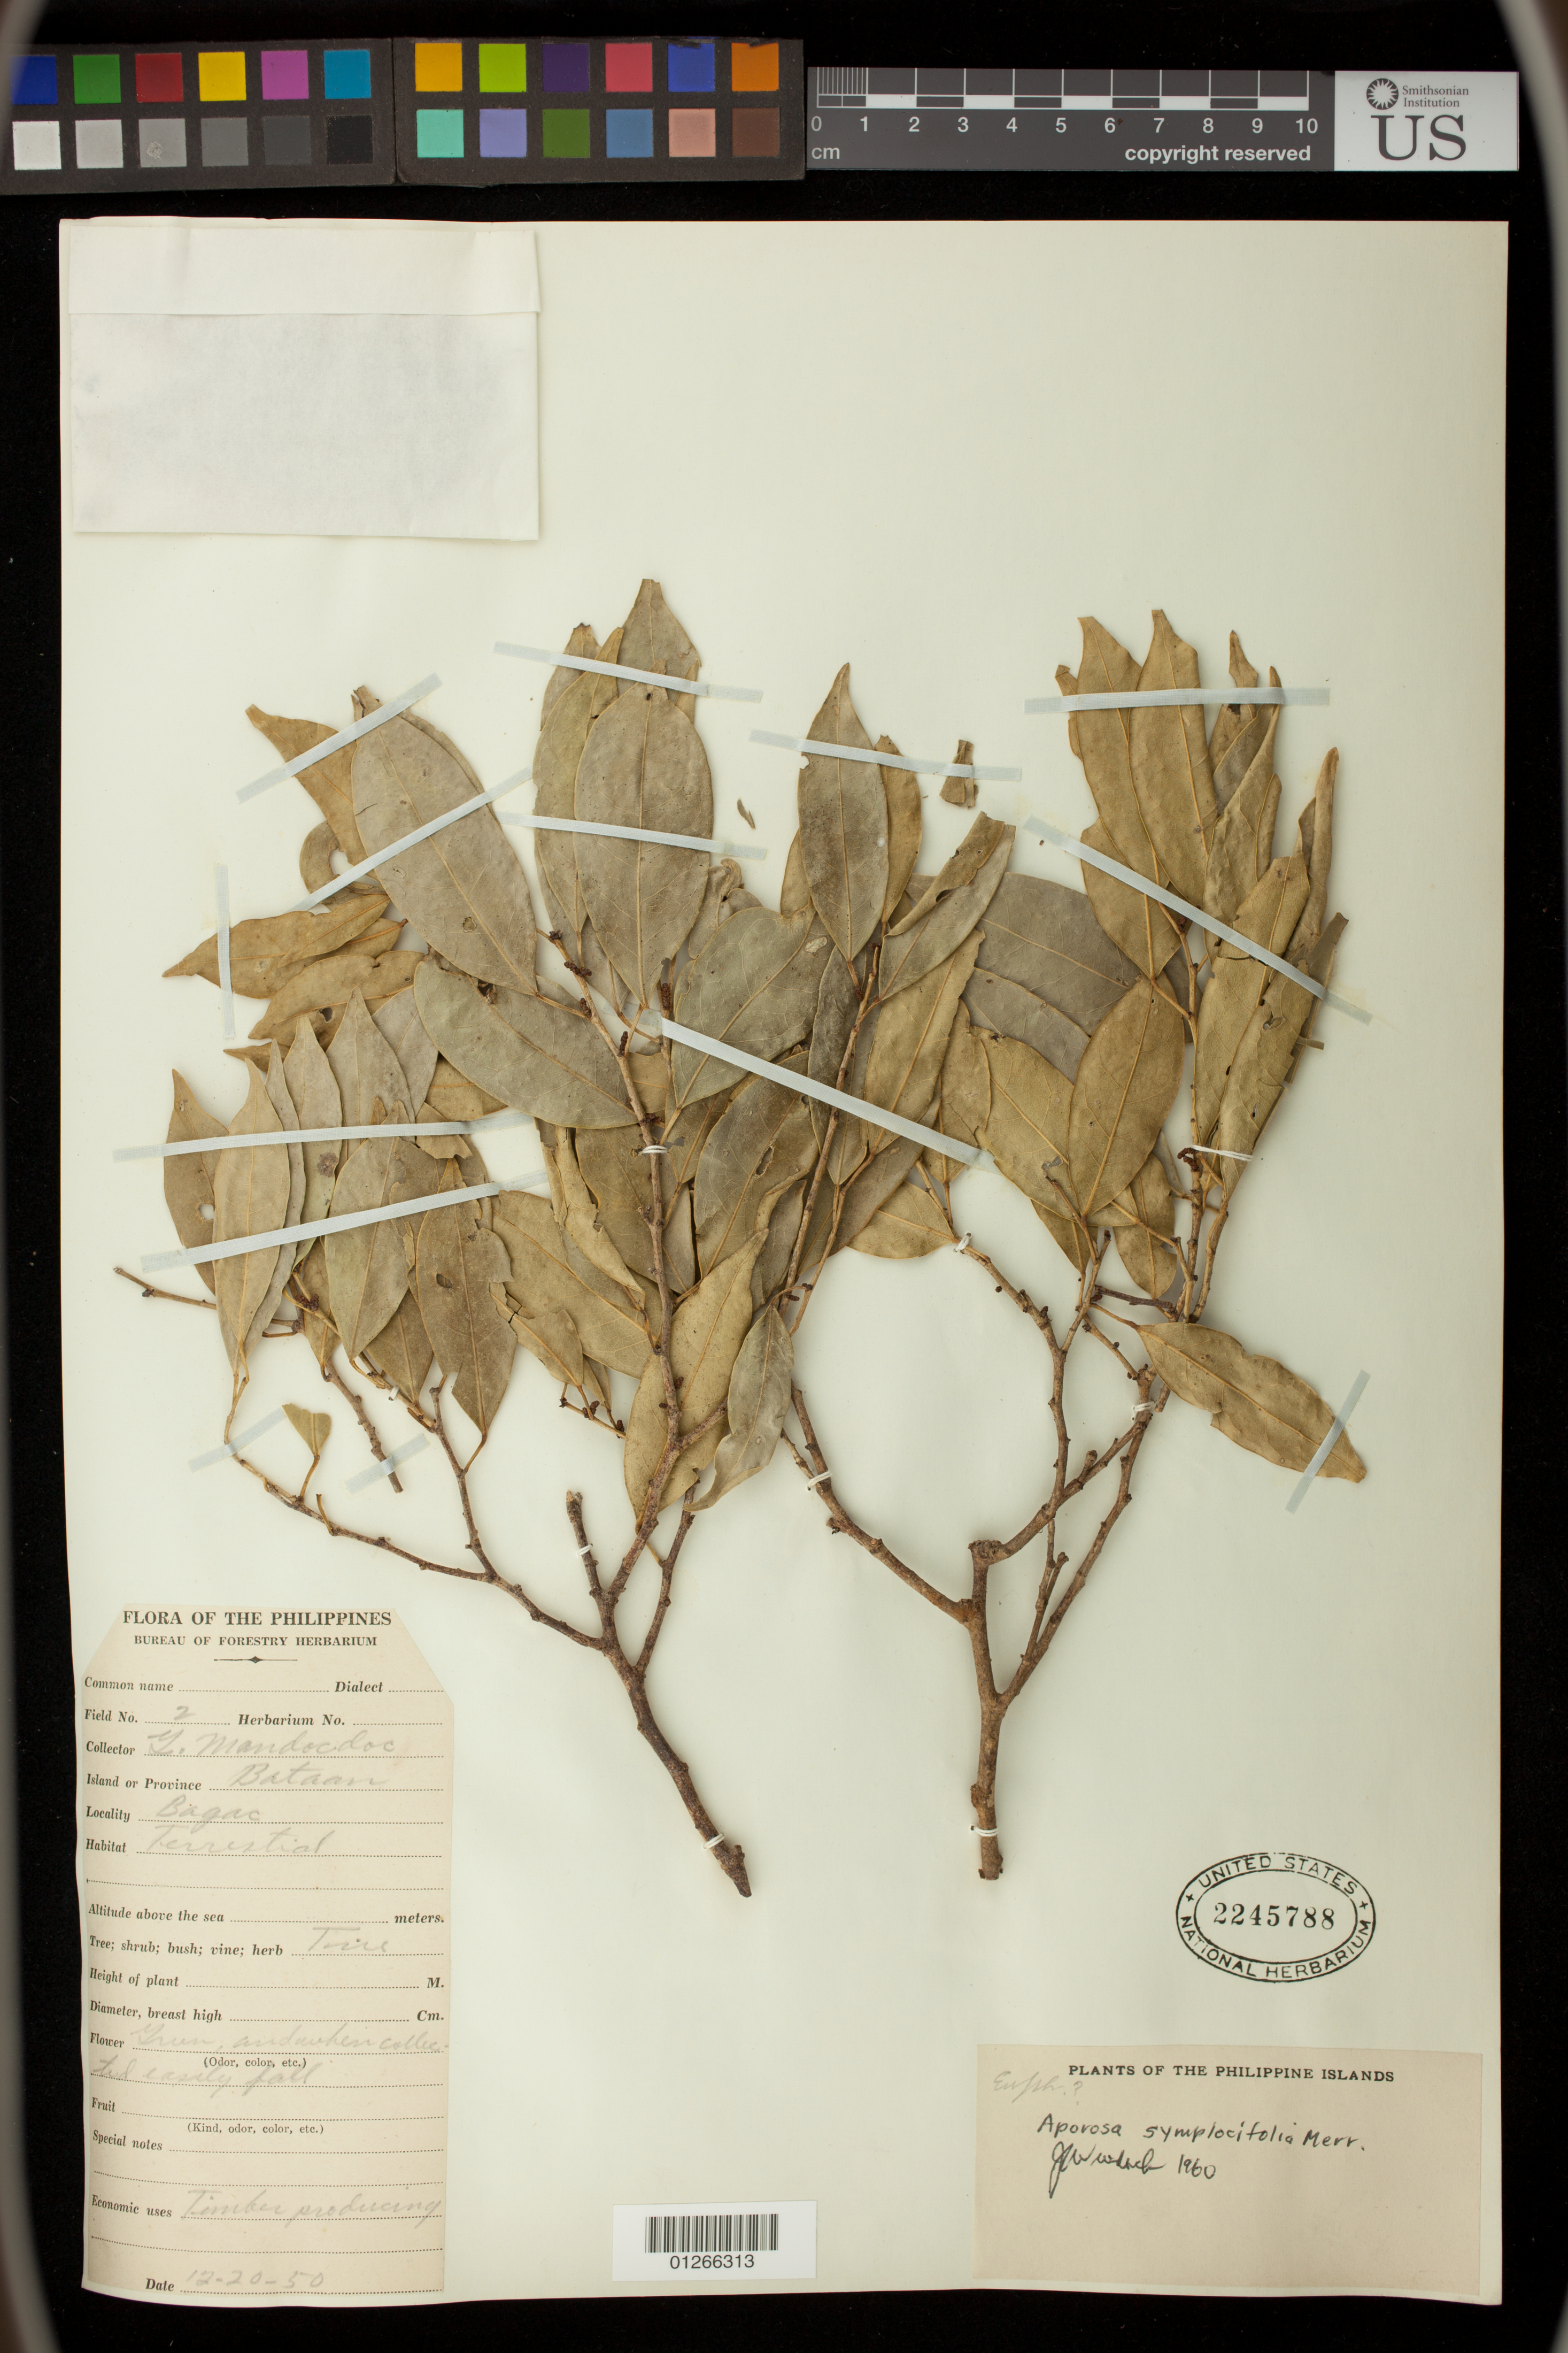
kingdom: Plantae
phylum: Tracheophyta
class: Magnoliopsida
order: Malpighiales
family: Phyllanthaceae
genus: Aporosa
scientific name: Aporosa symplocifolia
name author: Merr.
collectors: G. Mandocdoc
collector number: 2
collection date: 1950-12-20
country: Philippines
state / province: Central Luzon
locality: Bagac, Bataan